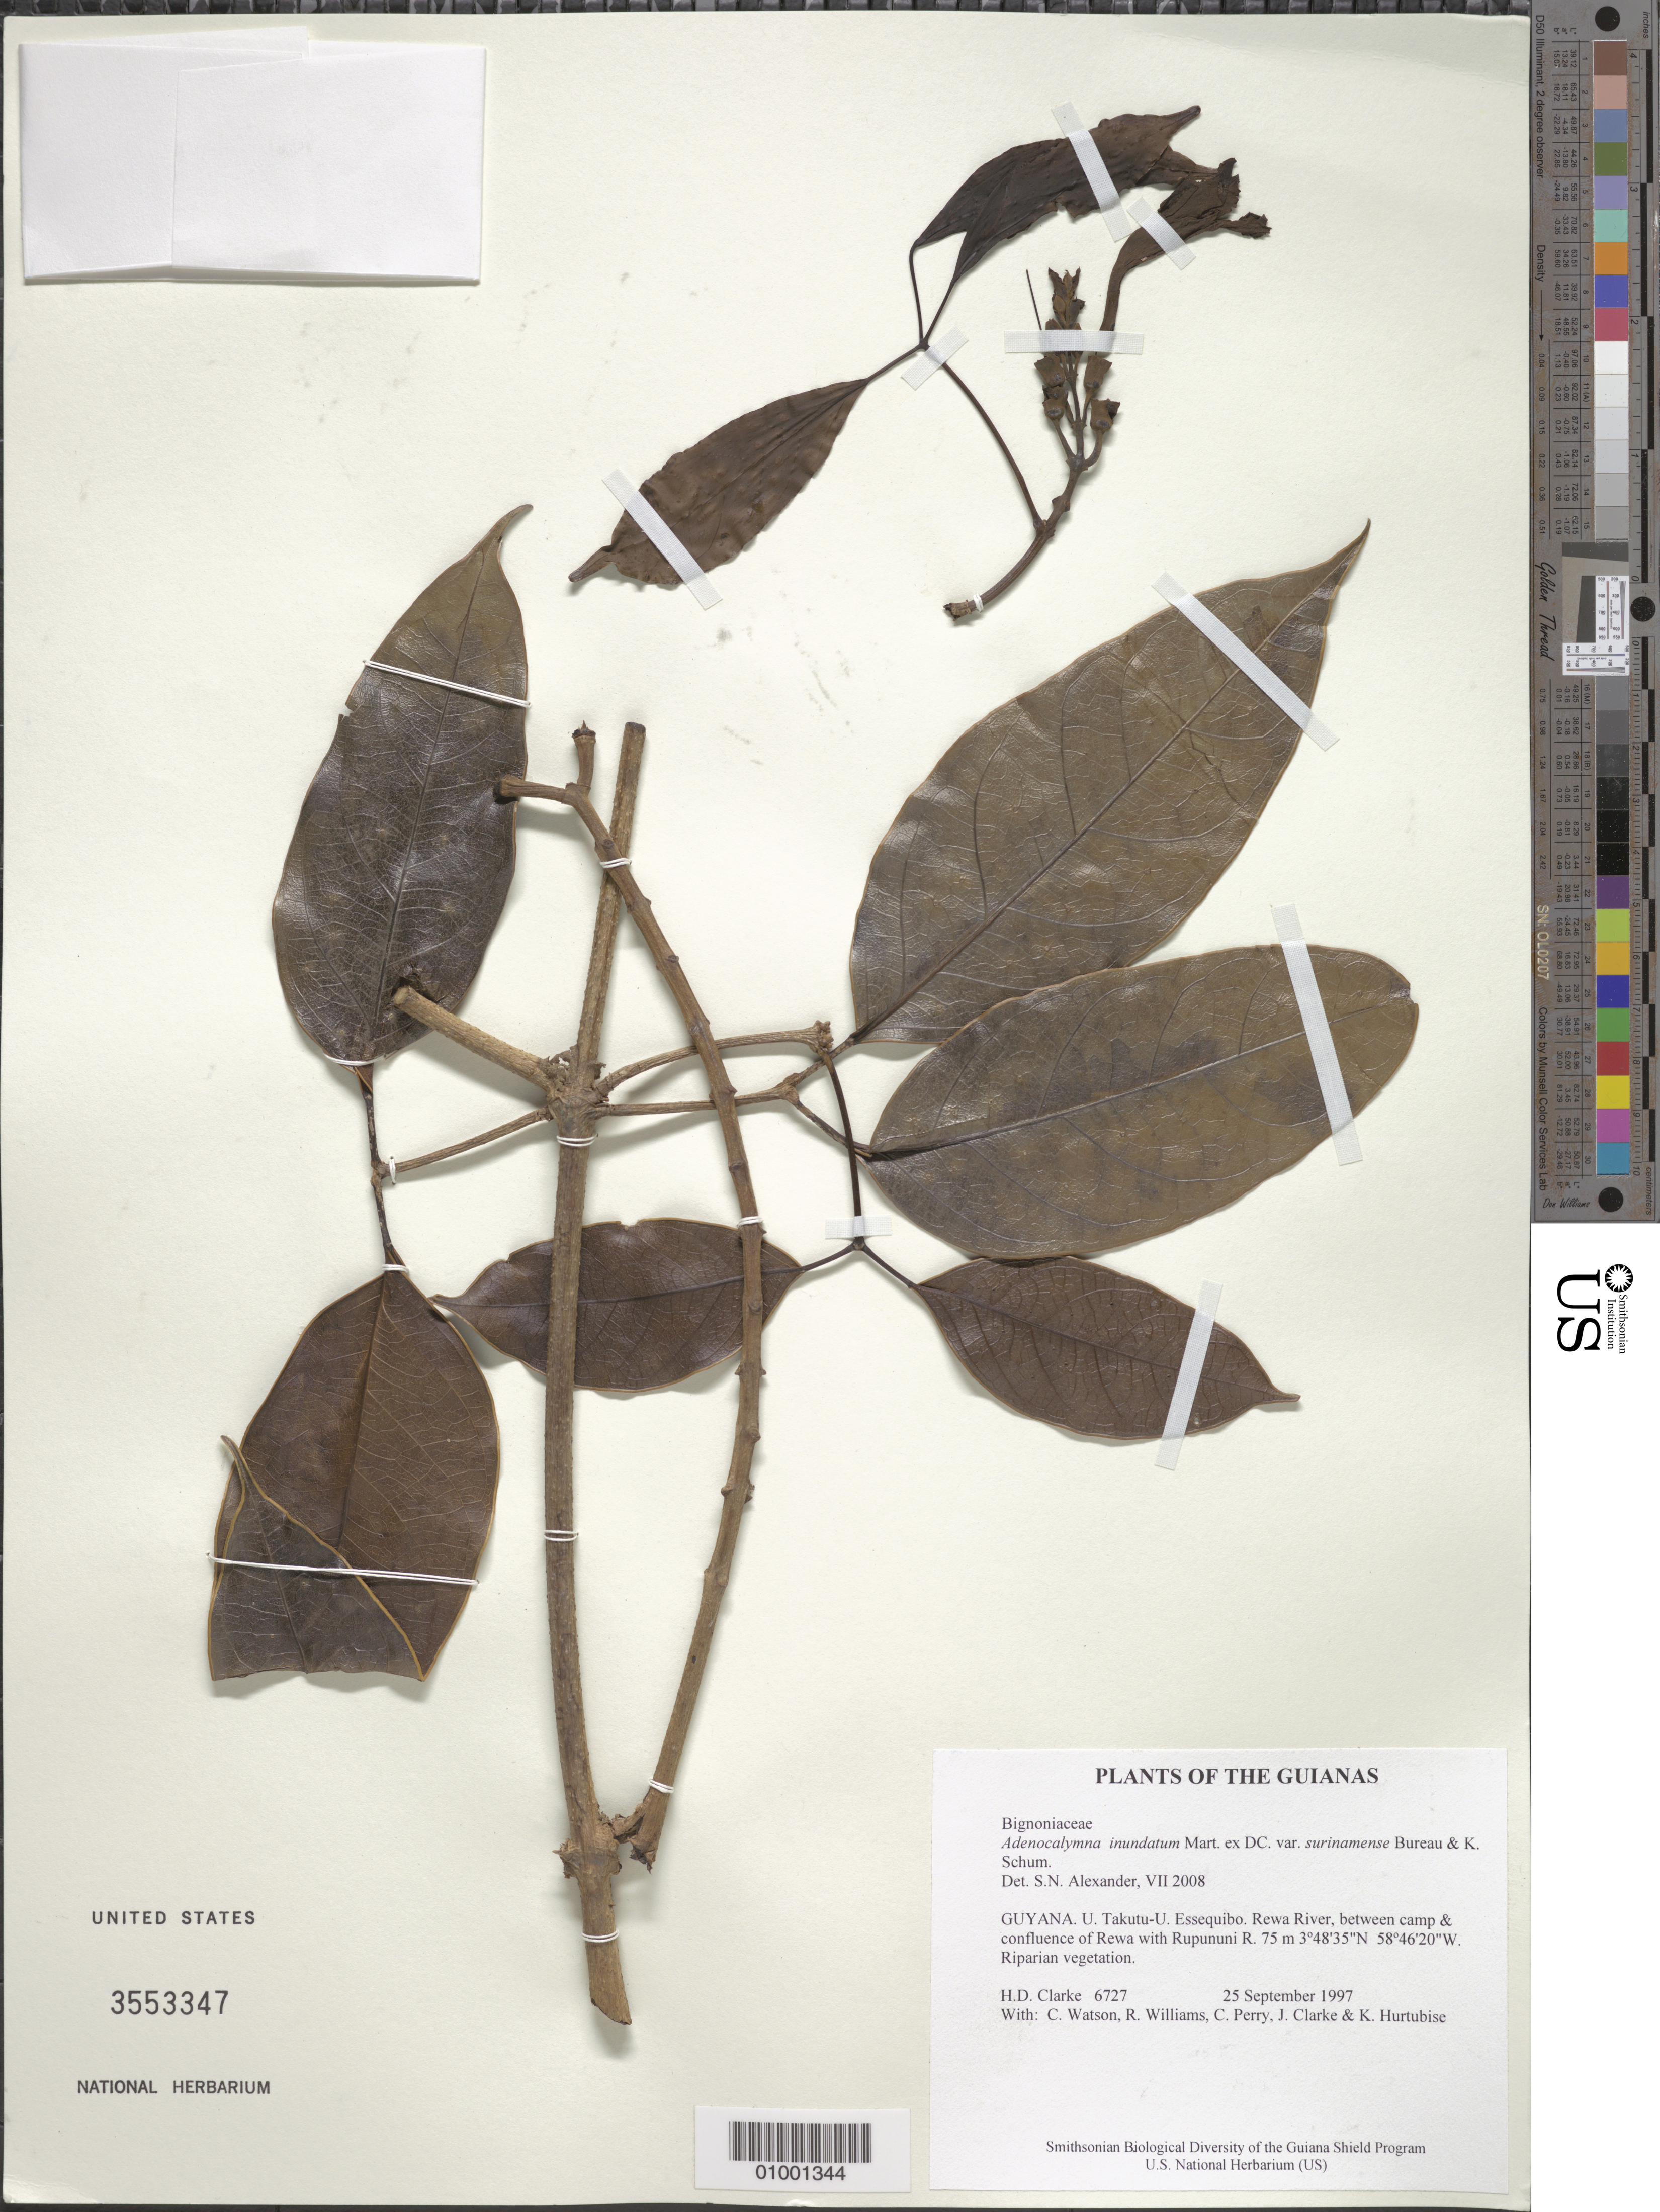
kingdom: Plantae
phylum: Tracheophyta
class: Magnoliopsida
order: Lamiales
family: Bignoniaceae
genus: Adenocalymma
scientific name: Adenocalymma inundatum var. surinamense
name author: Bureau & K. Schum.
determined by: Alexander, S. N.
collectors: H. D. Clarke, C. Watson, R. Williams, C. Perry, J. Clarke & K. Hurtubise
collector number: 6727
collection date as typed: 25 September 1997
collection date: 1997-09-25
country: Guyana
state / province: U. Takutu-U. Essequibo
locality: Rewa River, between camp & confluence of Rewa with Rupununi R.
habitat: Riparian vegetation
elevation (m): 75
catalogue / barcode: US 3553347